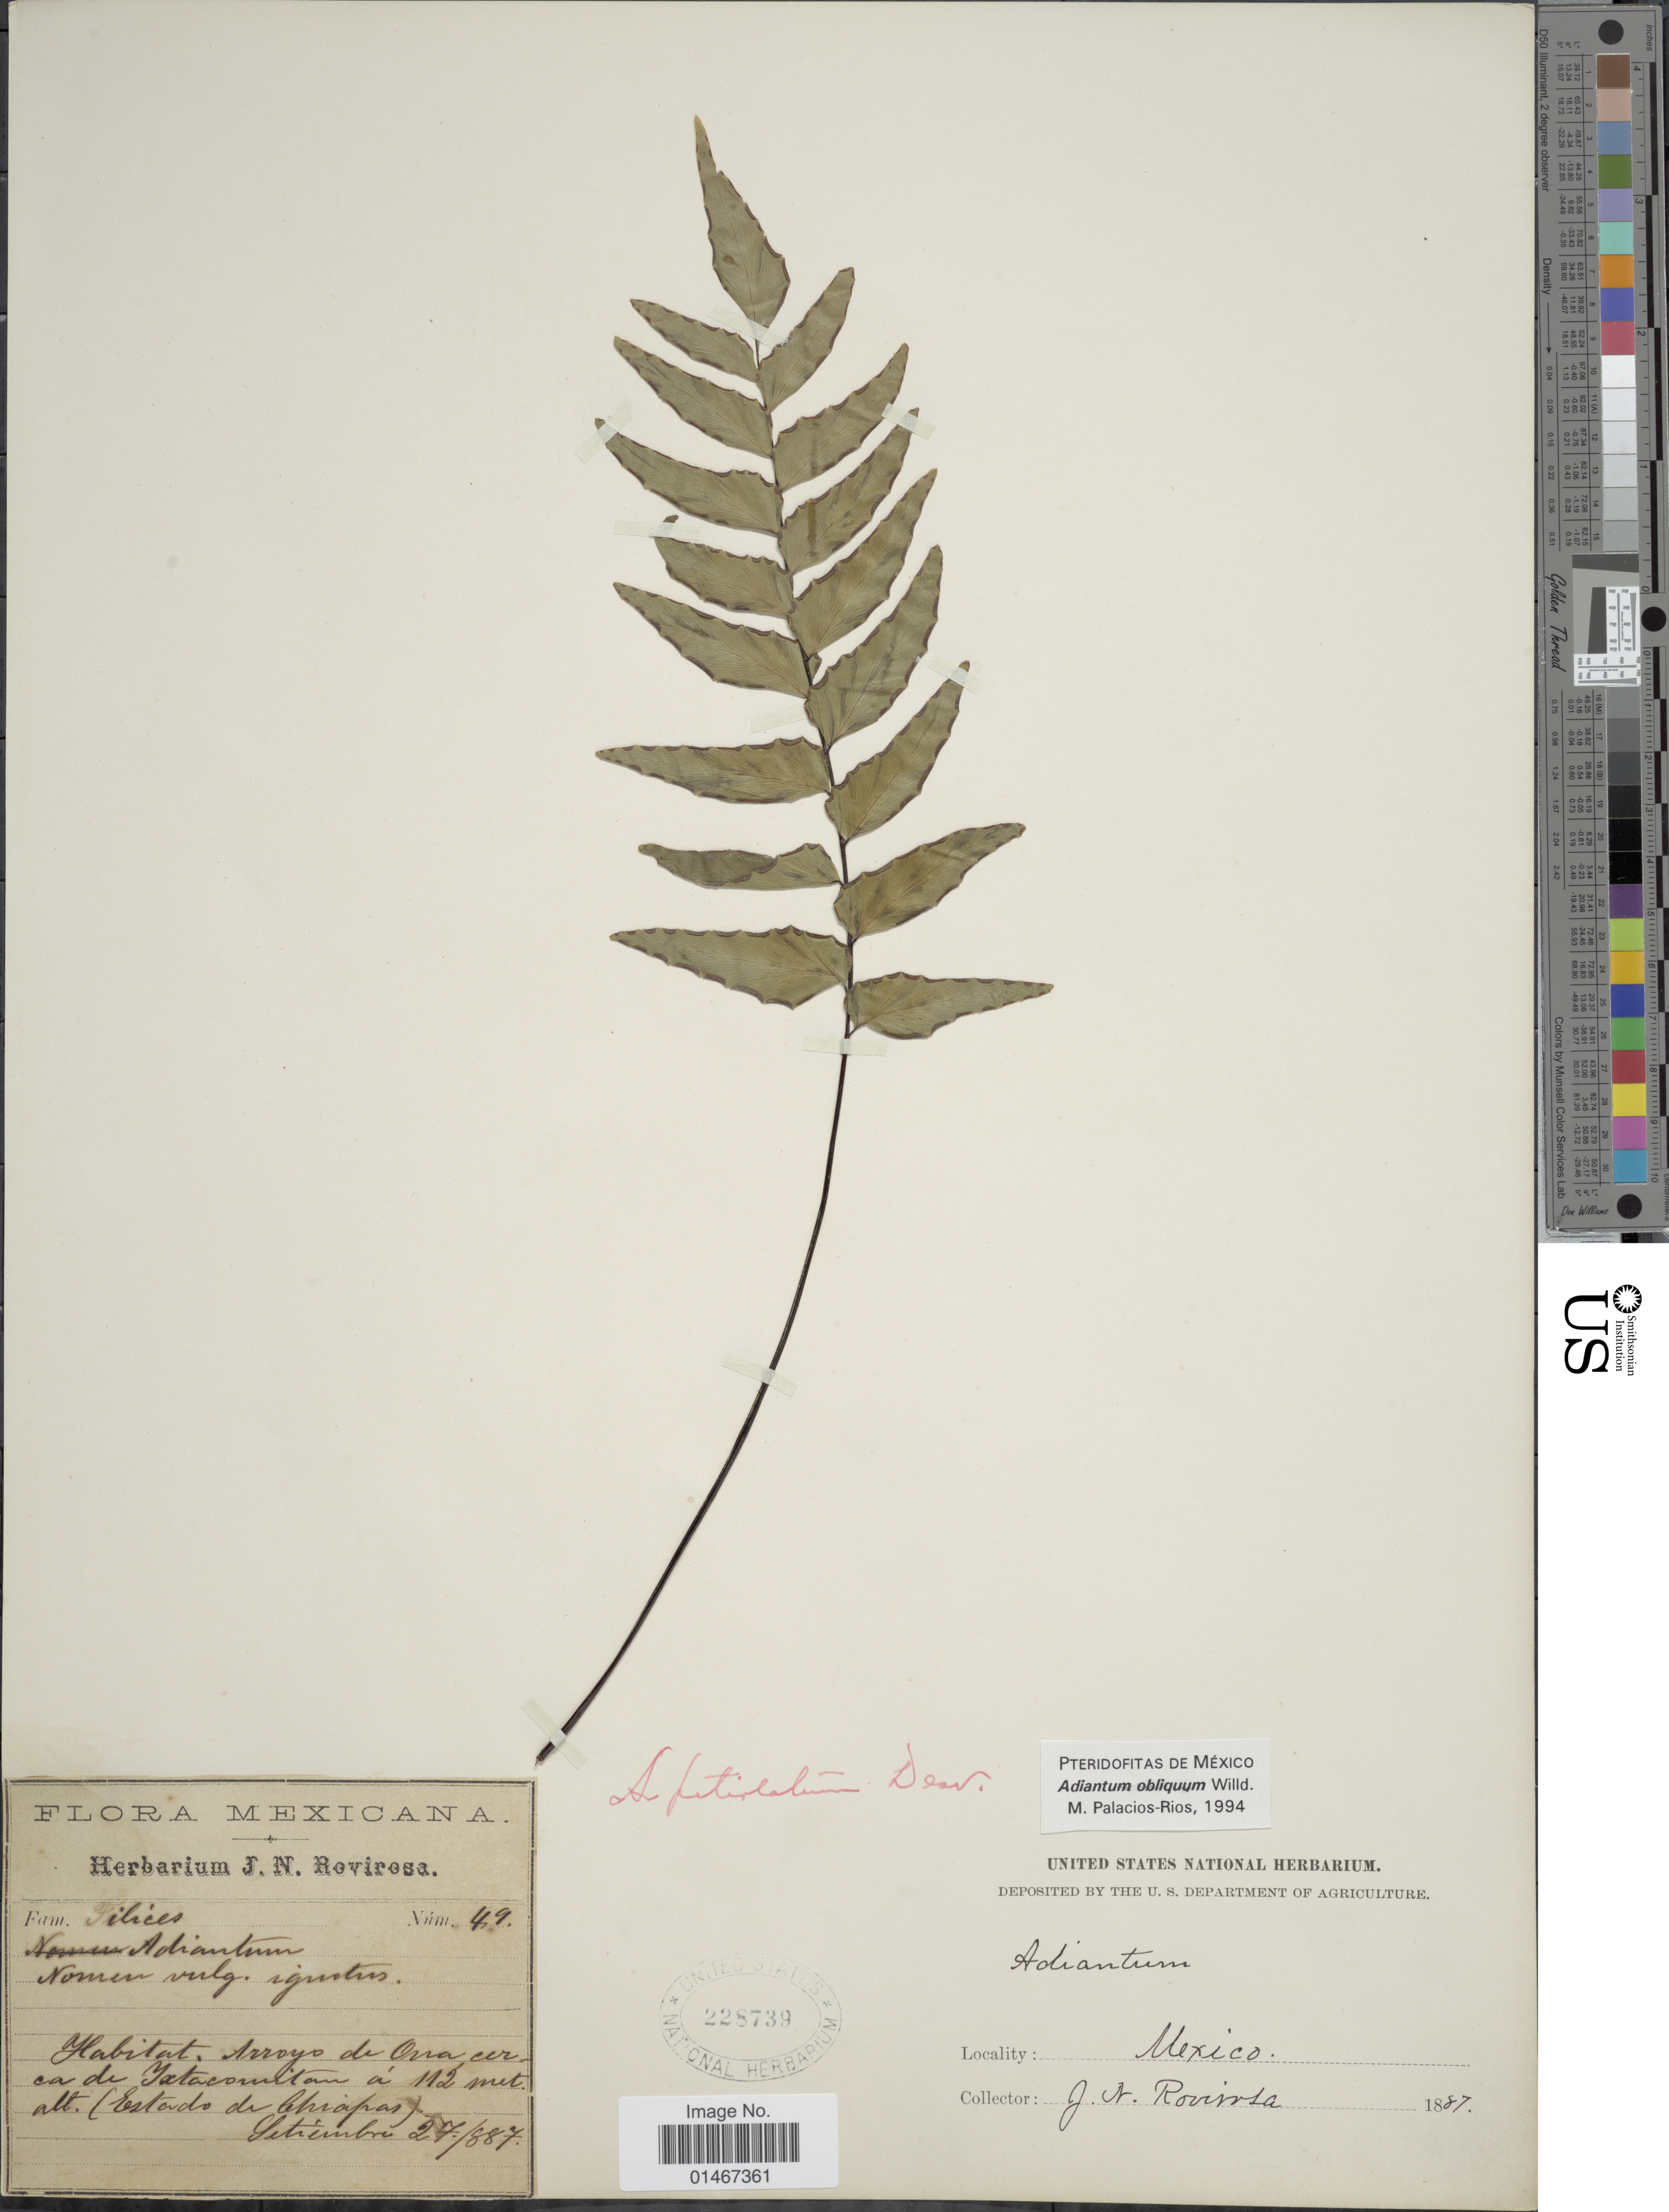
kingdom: Plantae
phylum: Tracheophyta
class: Polypodiopsida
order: Polypodiales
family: Pteridaceae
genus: Adiantum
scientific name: Adiantum obliquum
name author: Willd.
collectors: J. N. Rovirosa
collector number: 49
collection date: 1887-09-27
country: Mexico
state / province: Chiapas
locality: Arroyo de Orra, cerca de Yatacomitan. (Estado de Chiapas).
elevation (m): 112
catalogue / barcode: US 228739